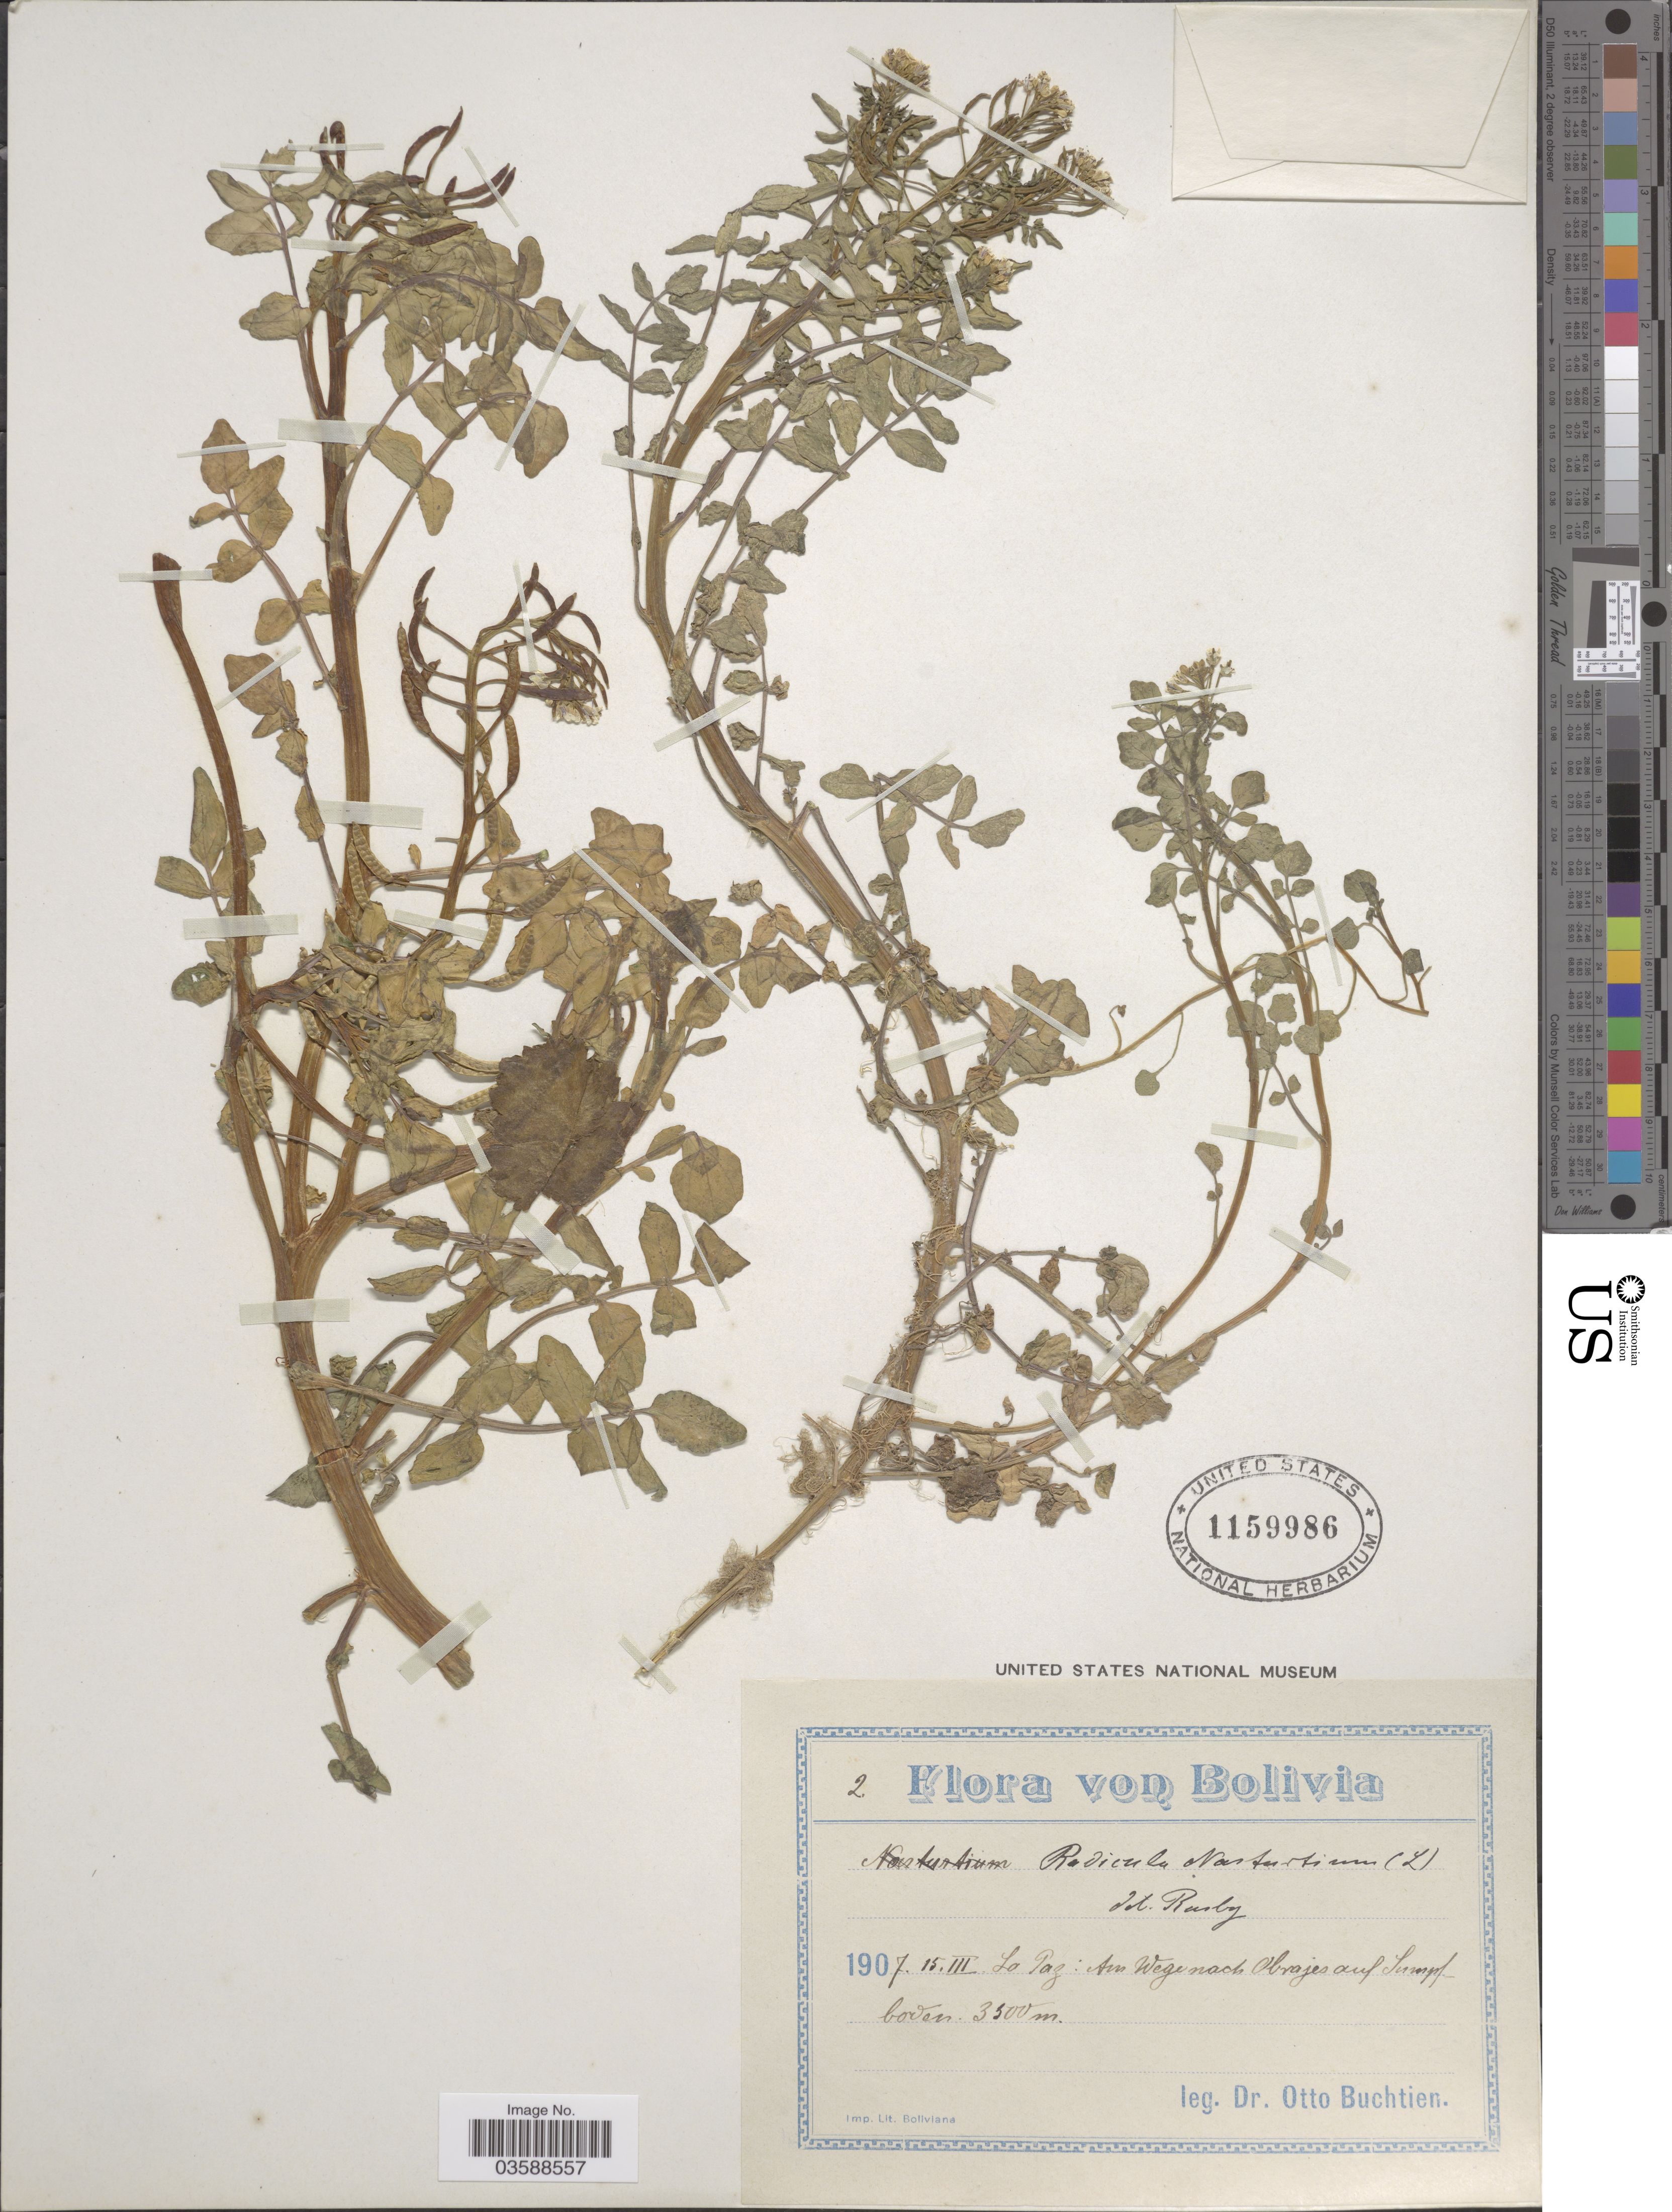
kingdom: Plantae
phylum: Tracheophyta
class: Magnoliopsida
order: Brassicales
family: Brassicaceae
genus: Nasturtium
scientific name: Nasturtium officinale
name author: R. Br.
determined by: Strong, M. T., (US), Smithsonian Institution - National Museum of Natural History (UNITED STATES)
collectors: O. Buchtien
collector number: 2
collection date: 1907-03-15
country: Bolivia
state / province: La Paz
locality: Am Wege nach Obrajes auf Sumpfboden.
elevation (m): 3500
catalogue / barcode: US 1159986